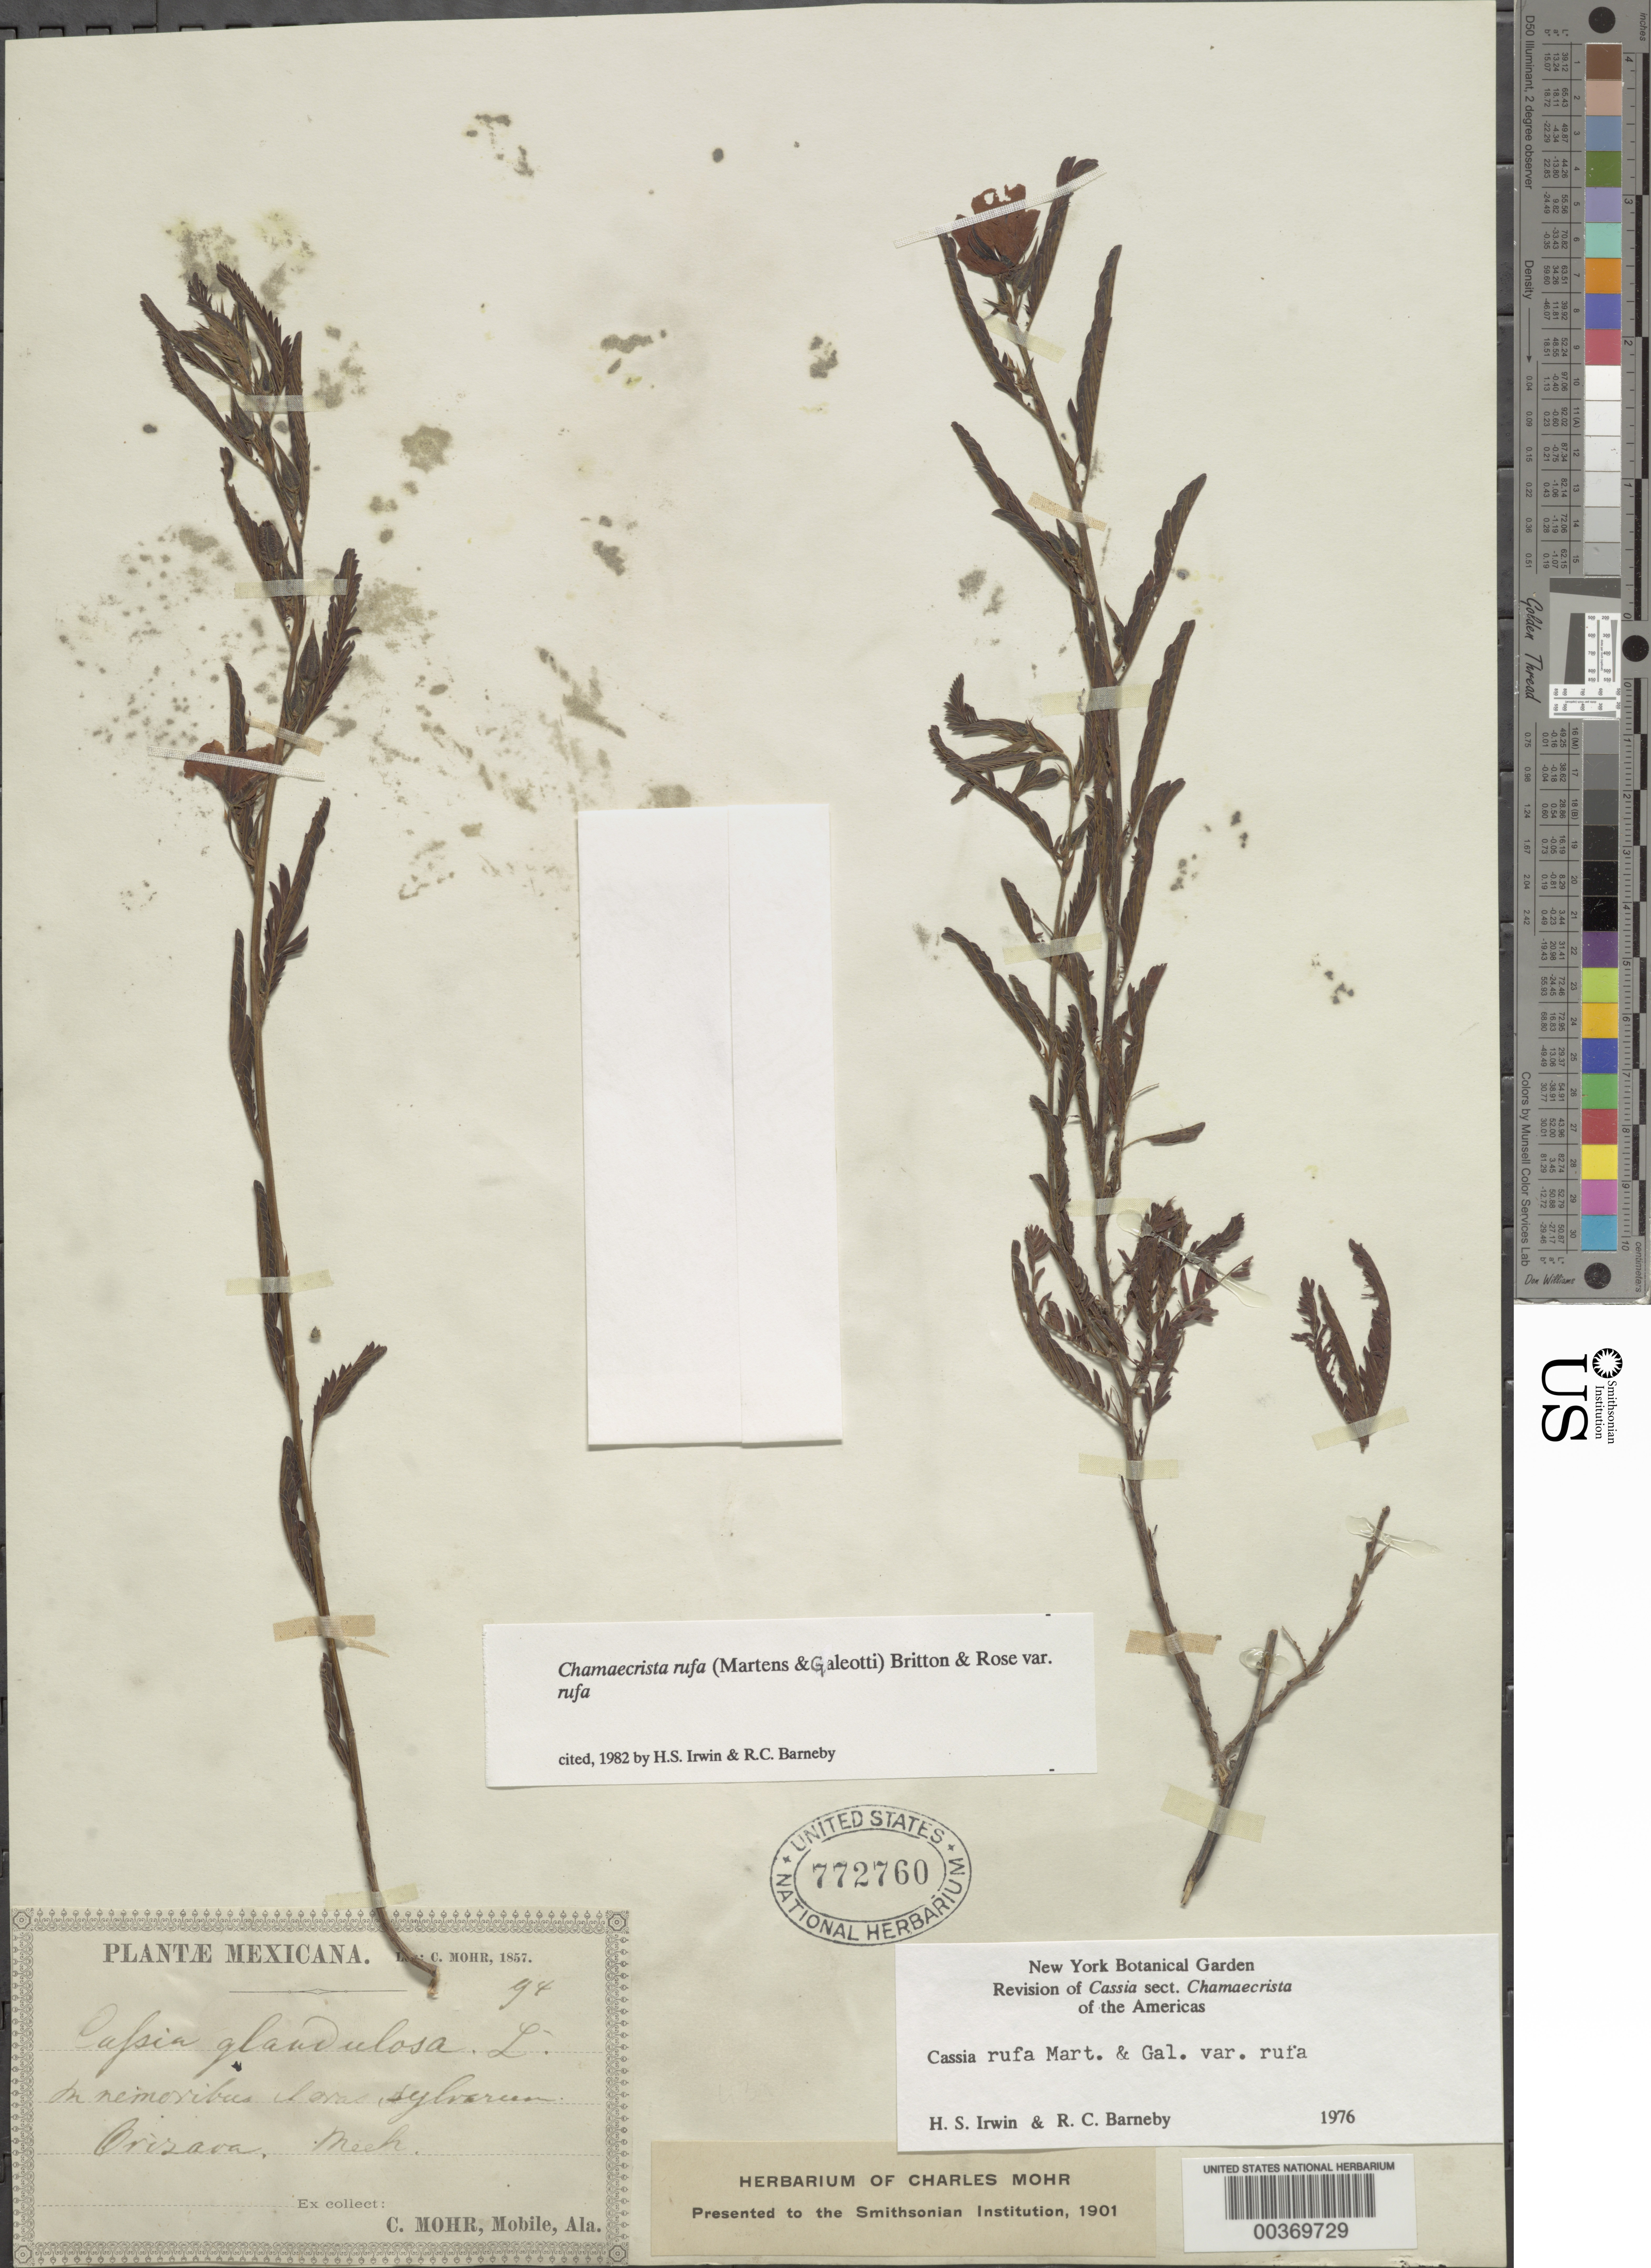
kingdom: Plantae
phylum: Tracheophyta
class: Magnoliopsida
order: Fabales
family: Fabaceae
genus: Chamaecrista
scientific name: Chamaecrista rufa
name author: Britton & Rose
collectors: C. T. Mohr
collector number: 94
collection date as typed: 1857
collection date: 1857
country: Mexico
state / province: Michoacán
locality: Orizava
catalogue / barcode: US 772760